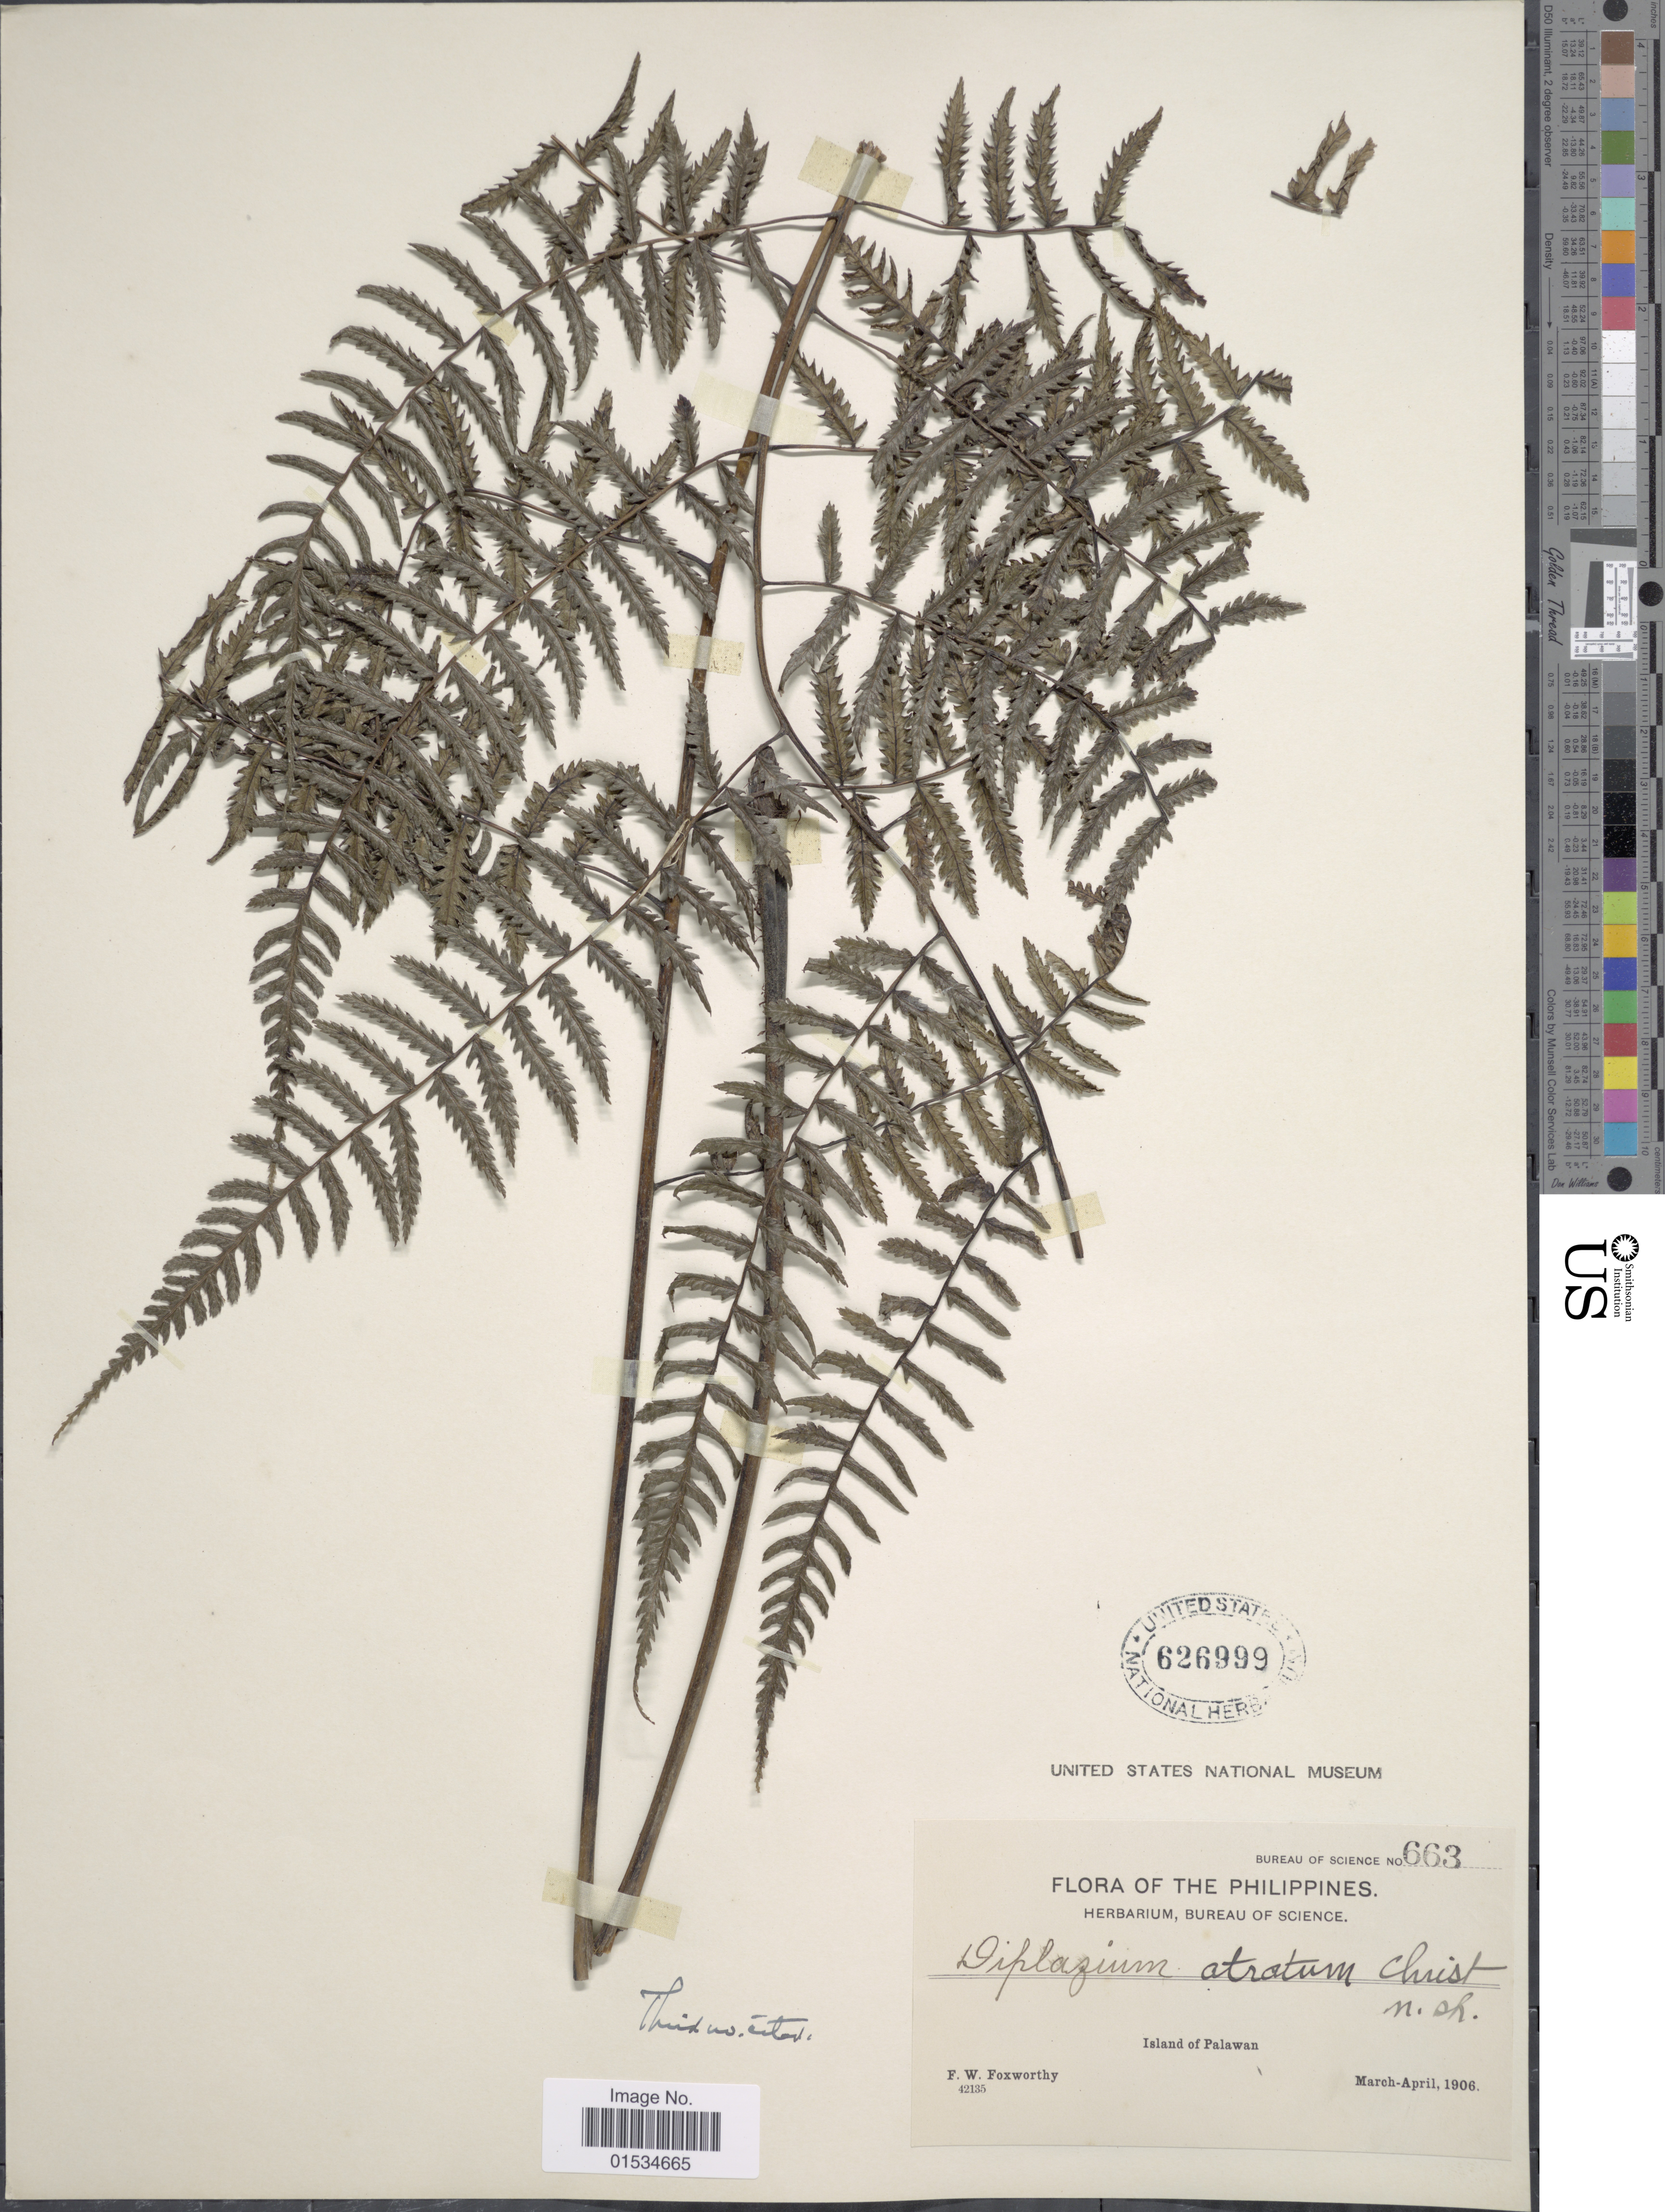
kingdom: Plantae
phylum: Tracheophyta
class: Polypodiopsida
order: Polypodiales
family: Athyriaceae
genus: Diplazium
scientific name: Diplazium atratum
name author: Christ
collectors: F. W. Foxworthy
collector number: Bureau of Science 663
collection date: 1906-03/1906-04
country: Philippines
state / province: Mimaropa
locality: Islands of Palawan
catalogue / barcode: US 626999